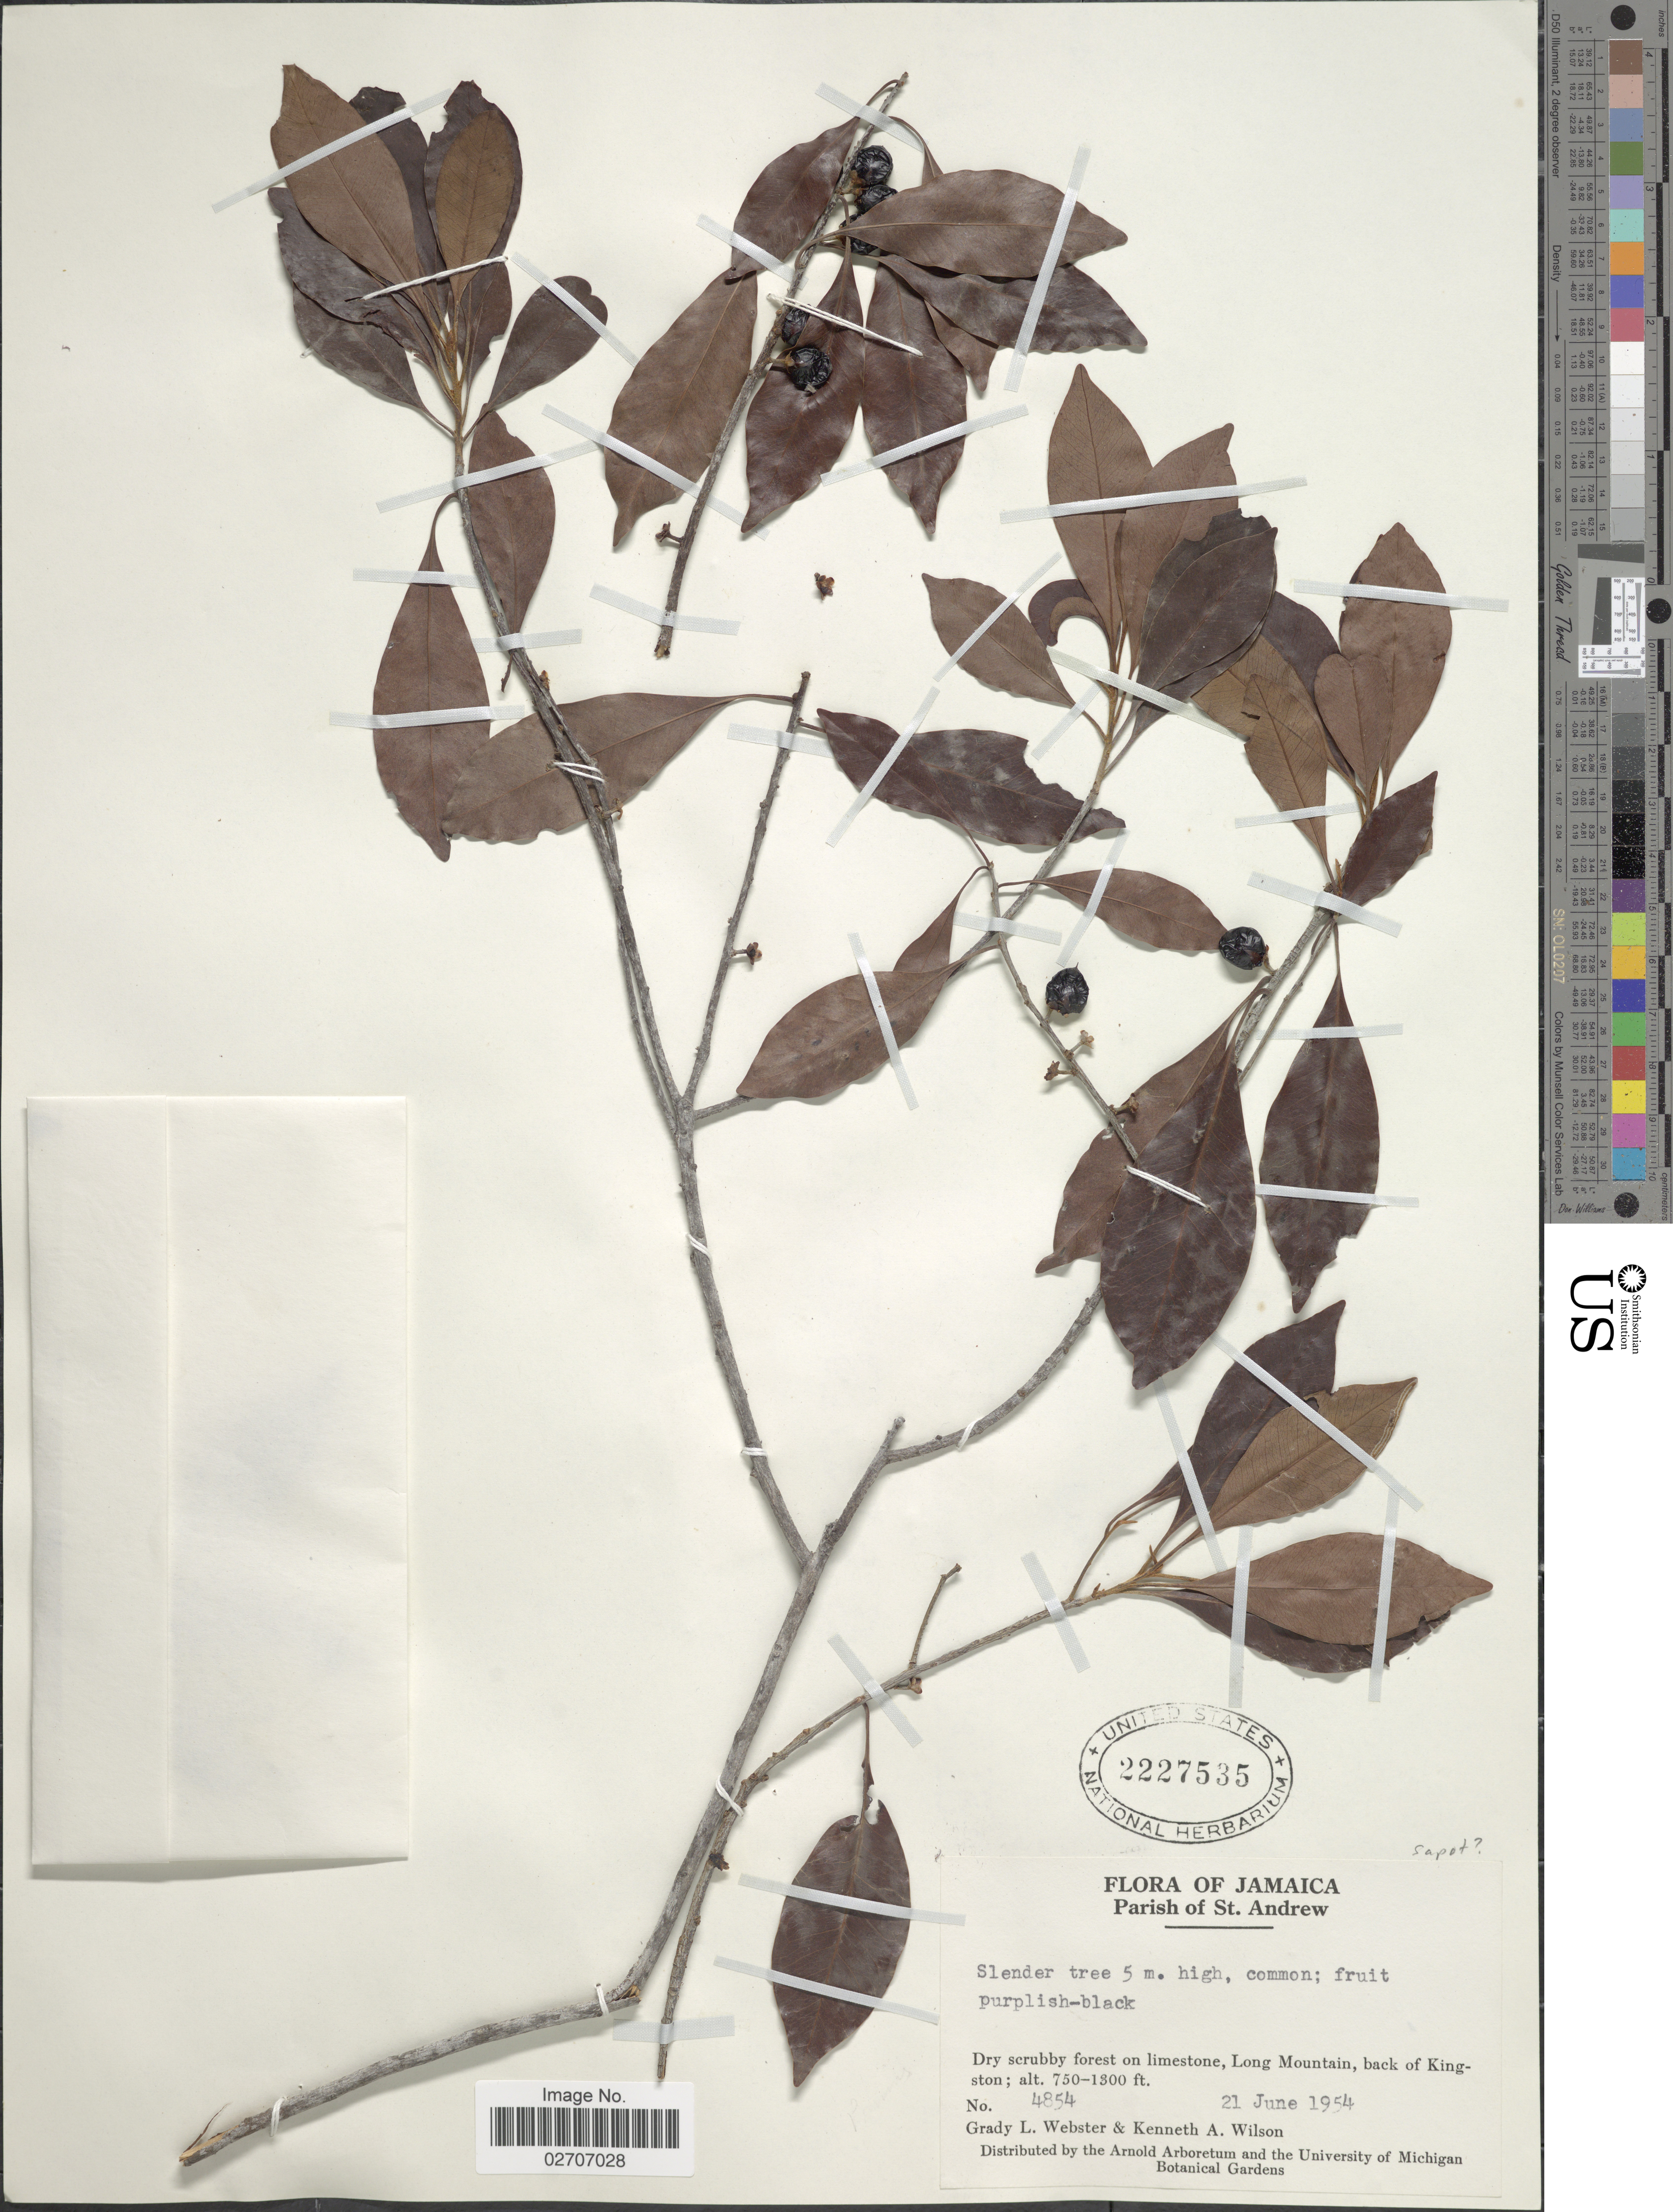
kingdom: Plantae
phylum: Tracheophyta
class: Magnoliopsida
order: Ericales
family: Sapotaceae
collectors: G. L. Webster & K. A. Wilson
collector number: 4854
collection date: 1954-06-21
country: Jamaica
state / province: Saint Andrew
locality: Parish of St. Andrew, Dry scrubby forest on limestone, Long Mountain, back of Kingston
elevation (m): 229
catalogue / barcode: US 2227535